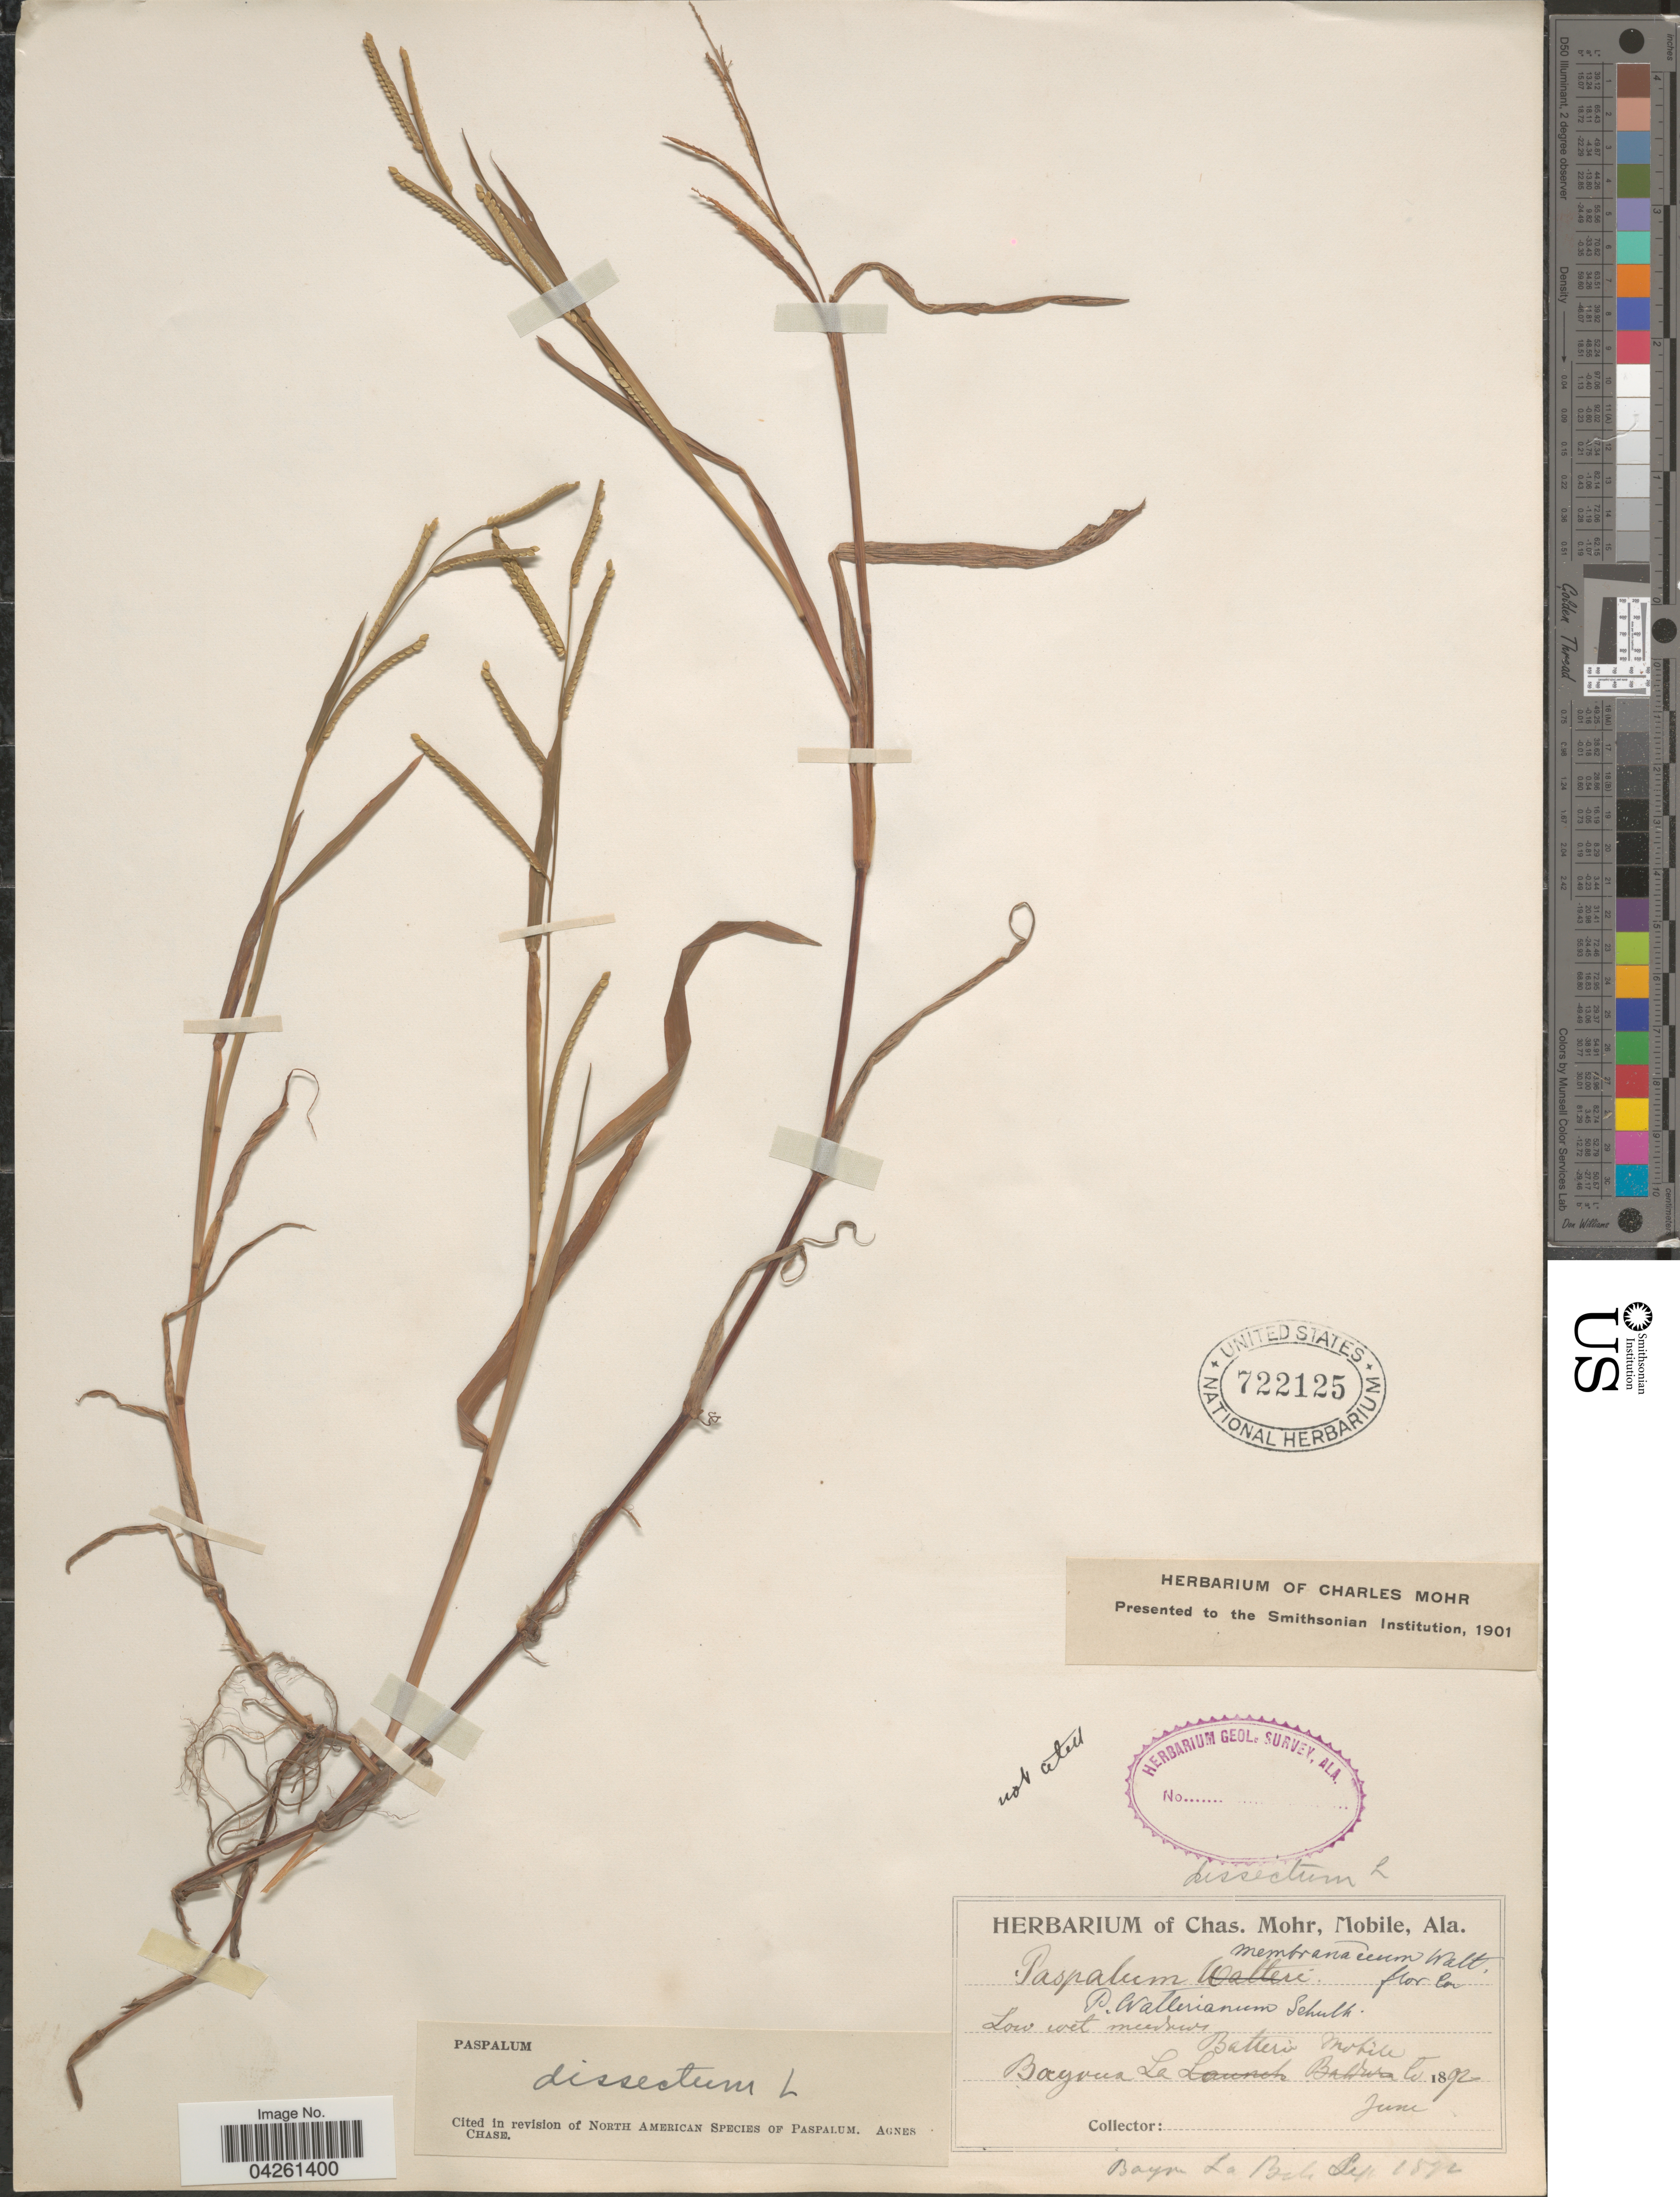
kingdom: Plantae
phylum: Tracheophyta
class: Liliopsida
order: Poales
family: Poaceae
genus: Paspalum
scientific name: Paspalum dissectum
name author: (L.) L.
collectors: ex herb. Charles Mohr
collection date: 1892-06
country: United States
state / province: Alabama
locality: Bayoux La Betteria Mobile Co.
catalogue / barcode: US 722125